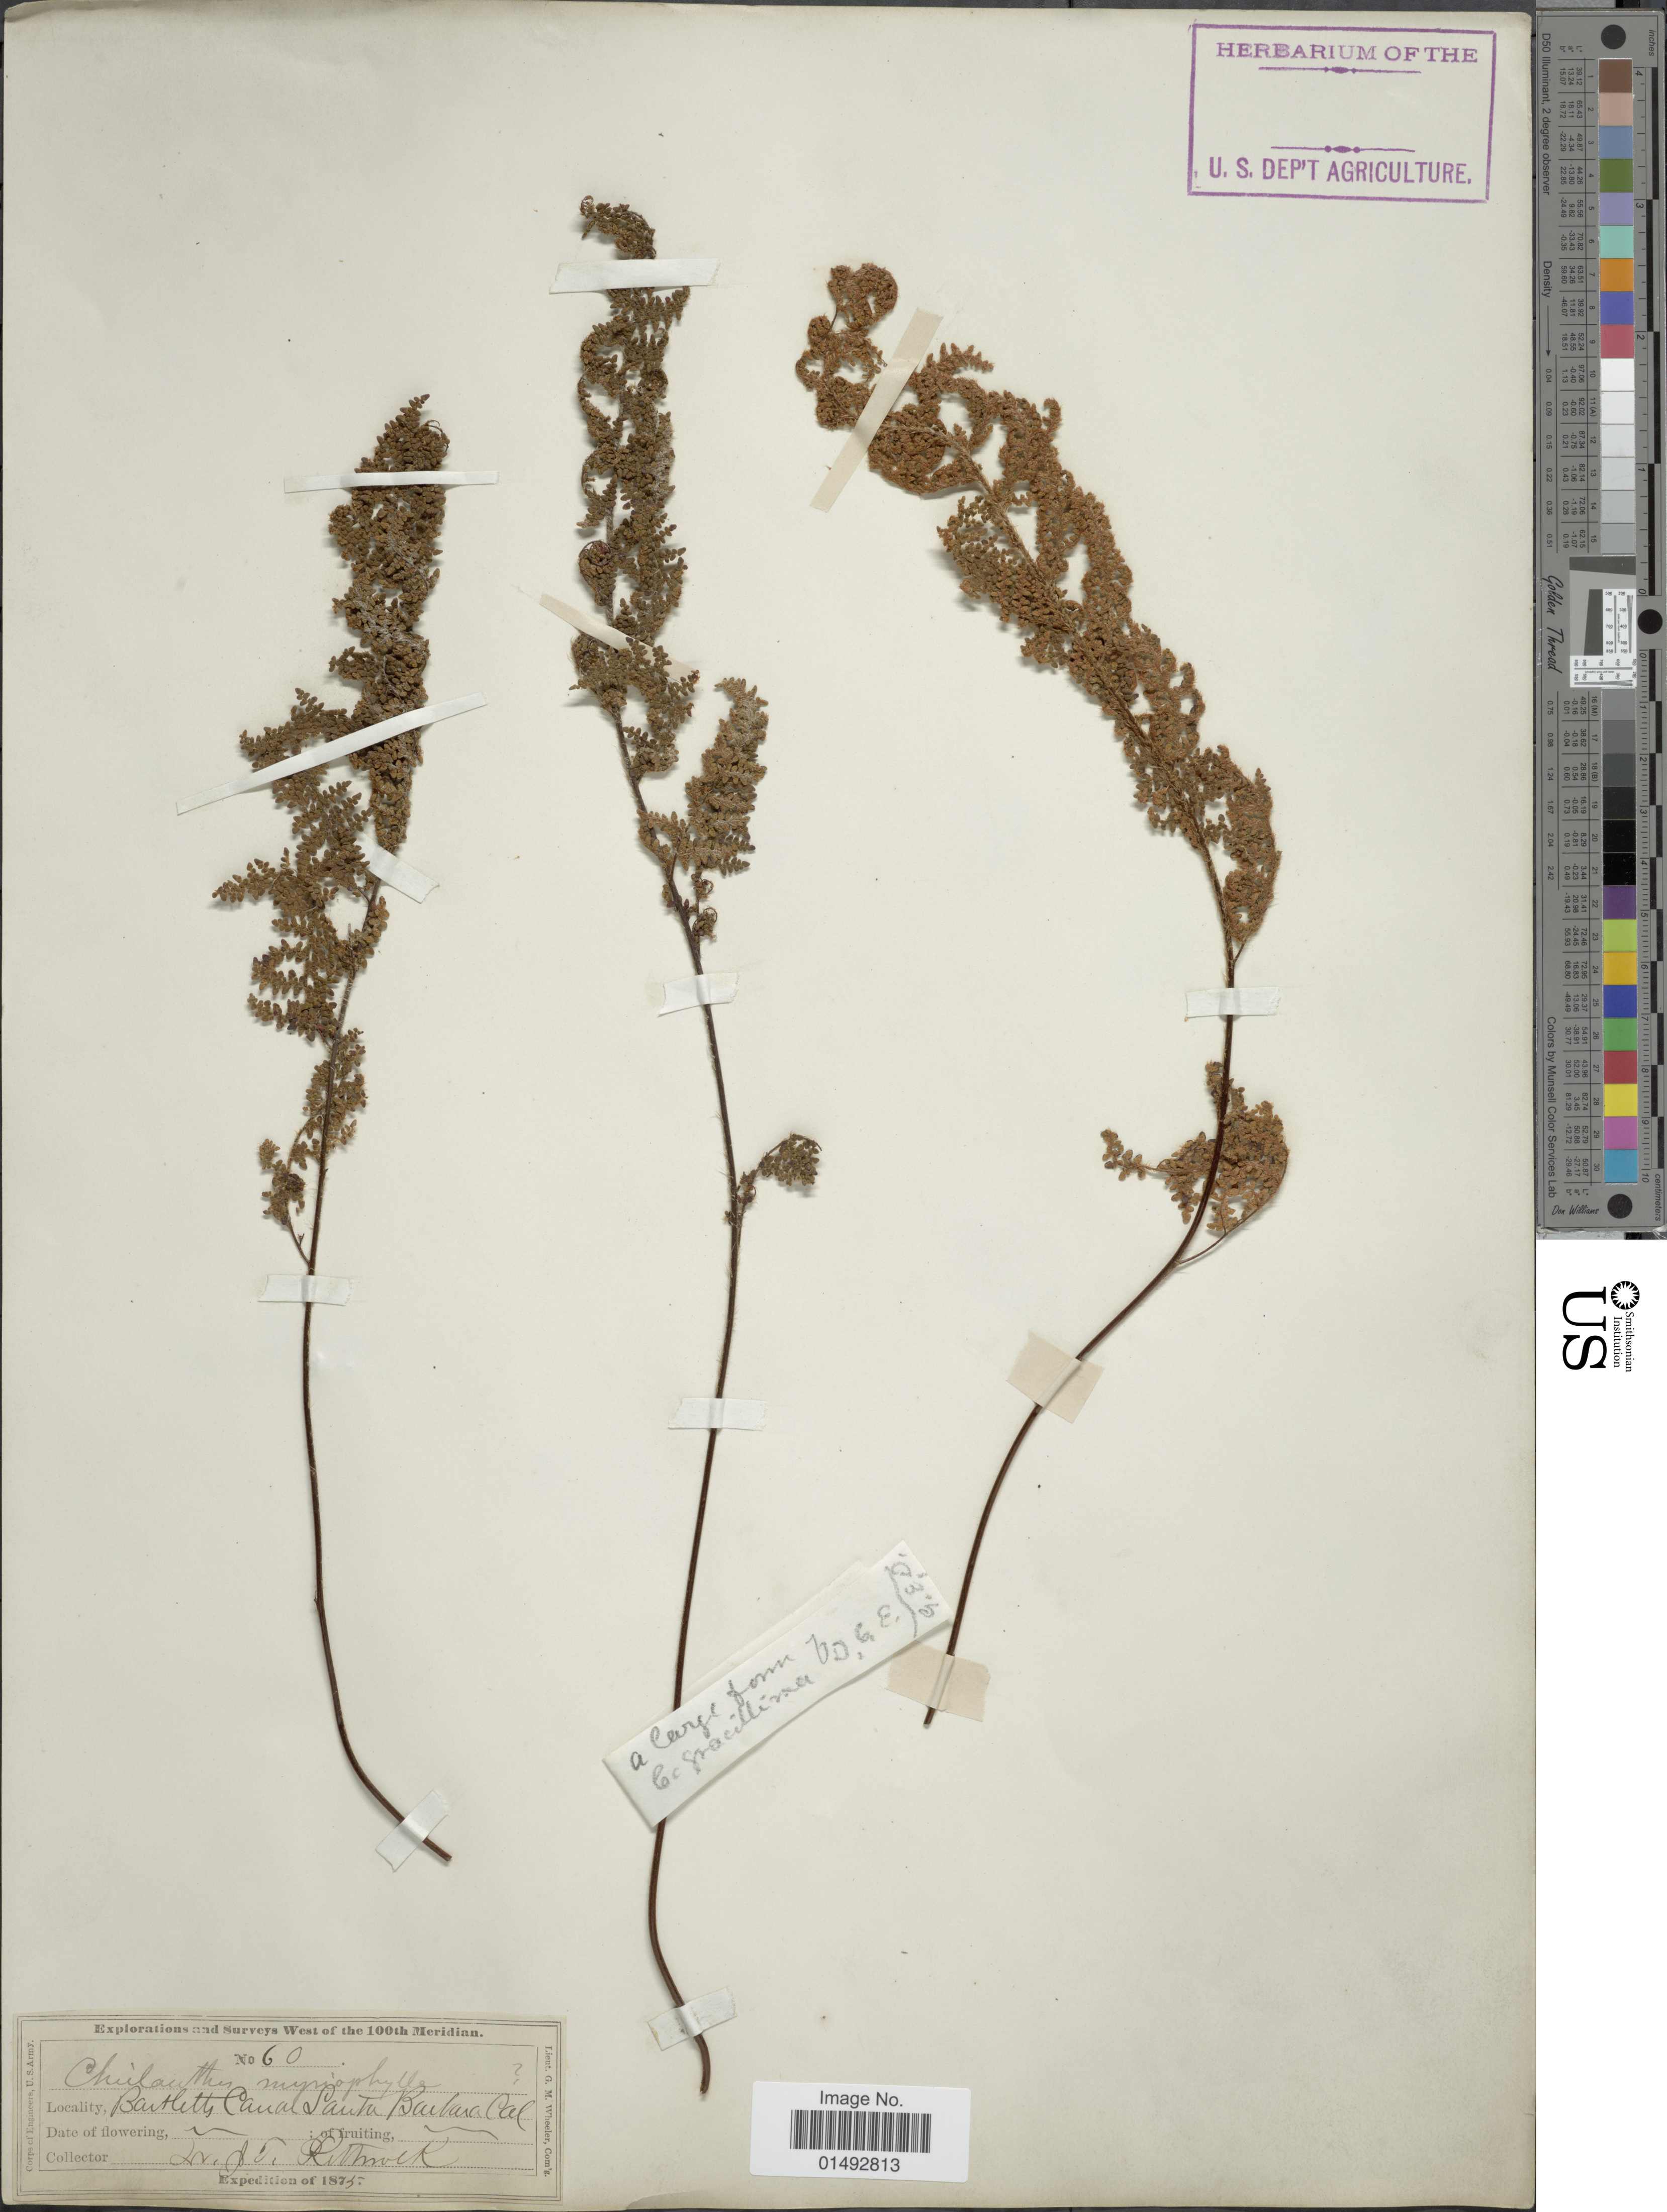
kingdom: Plantae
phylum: Tracheophyta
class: Polypodiopsida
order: Polypodiales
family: Pteridaceae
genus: Myriopteris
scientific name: Myriopteris clevelandii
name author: (D.C. Eaton) Grusz & Windham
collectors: J. T. Rothrock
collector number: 60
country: United States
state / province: California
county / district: Santa Barbara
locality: Bartletts Canal Santa Barbara